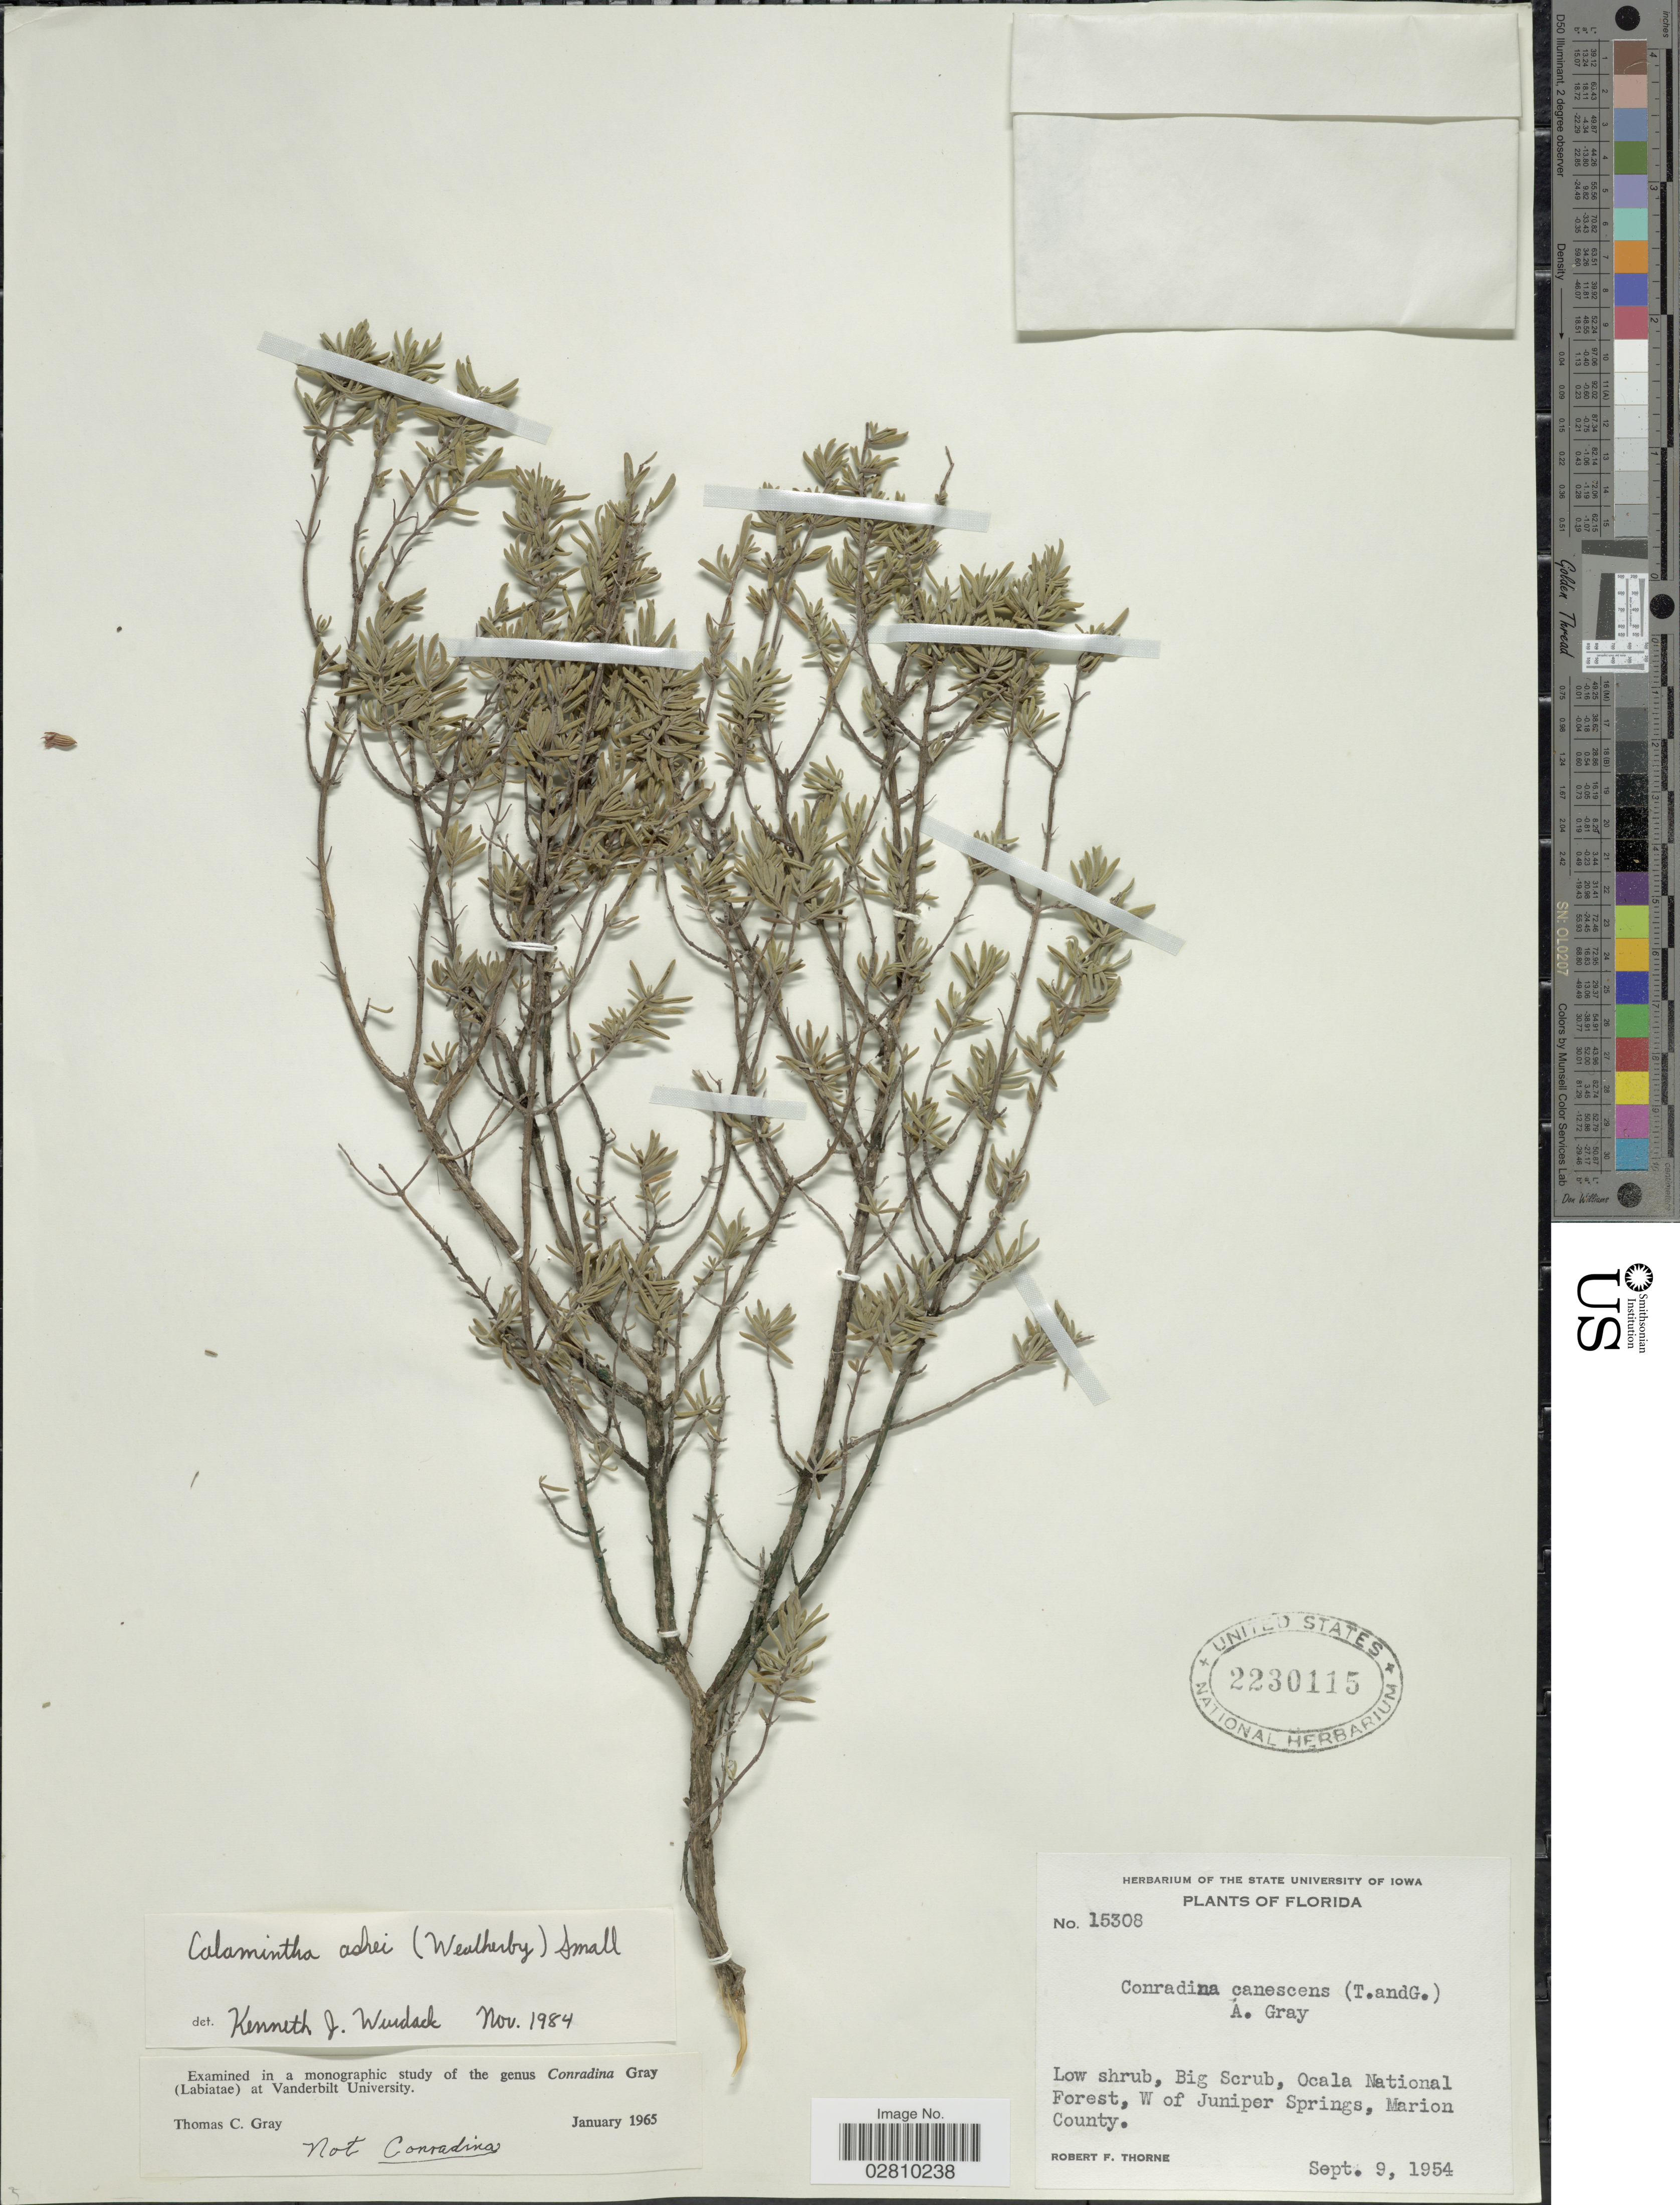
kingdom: Plantae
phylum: Tracheophyta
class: Magnoliopsida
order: Lamiales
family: Lamiaceae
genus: Clinopodium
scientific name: Clinopodium ashei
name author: (Weath.) Small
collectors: R. F. Thorne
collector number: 15308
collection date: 1954-09-09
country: United States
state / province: Florida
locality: Low scrub, Big Scrub, Ocala National Forest, W of Juniper Springs, Marion County.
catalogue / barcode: US 2230115